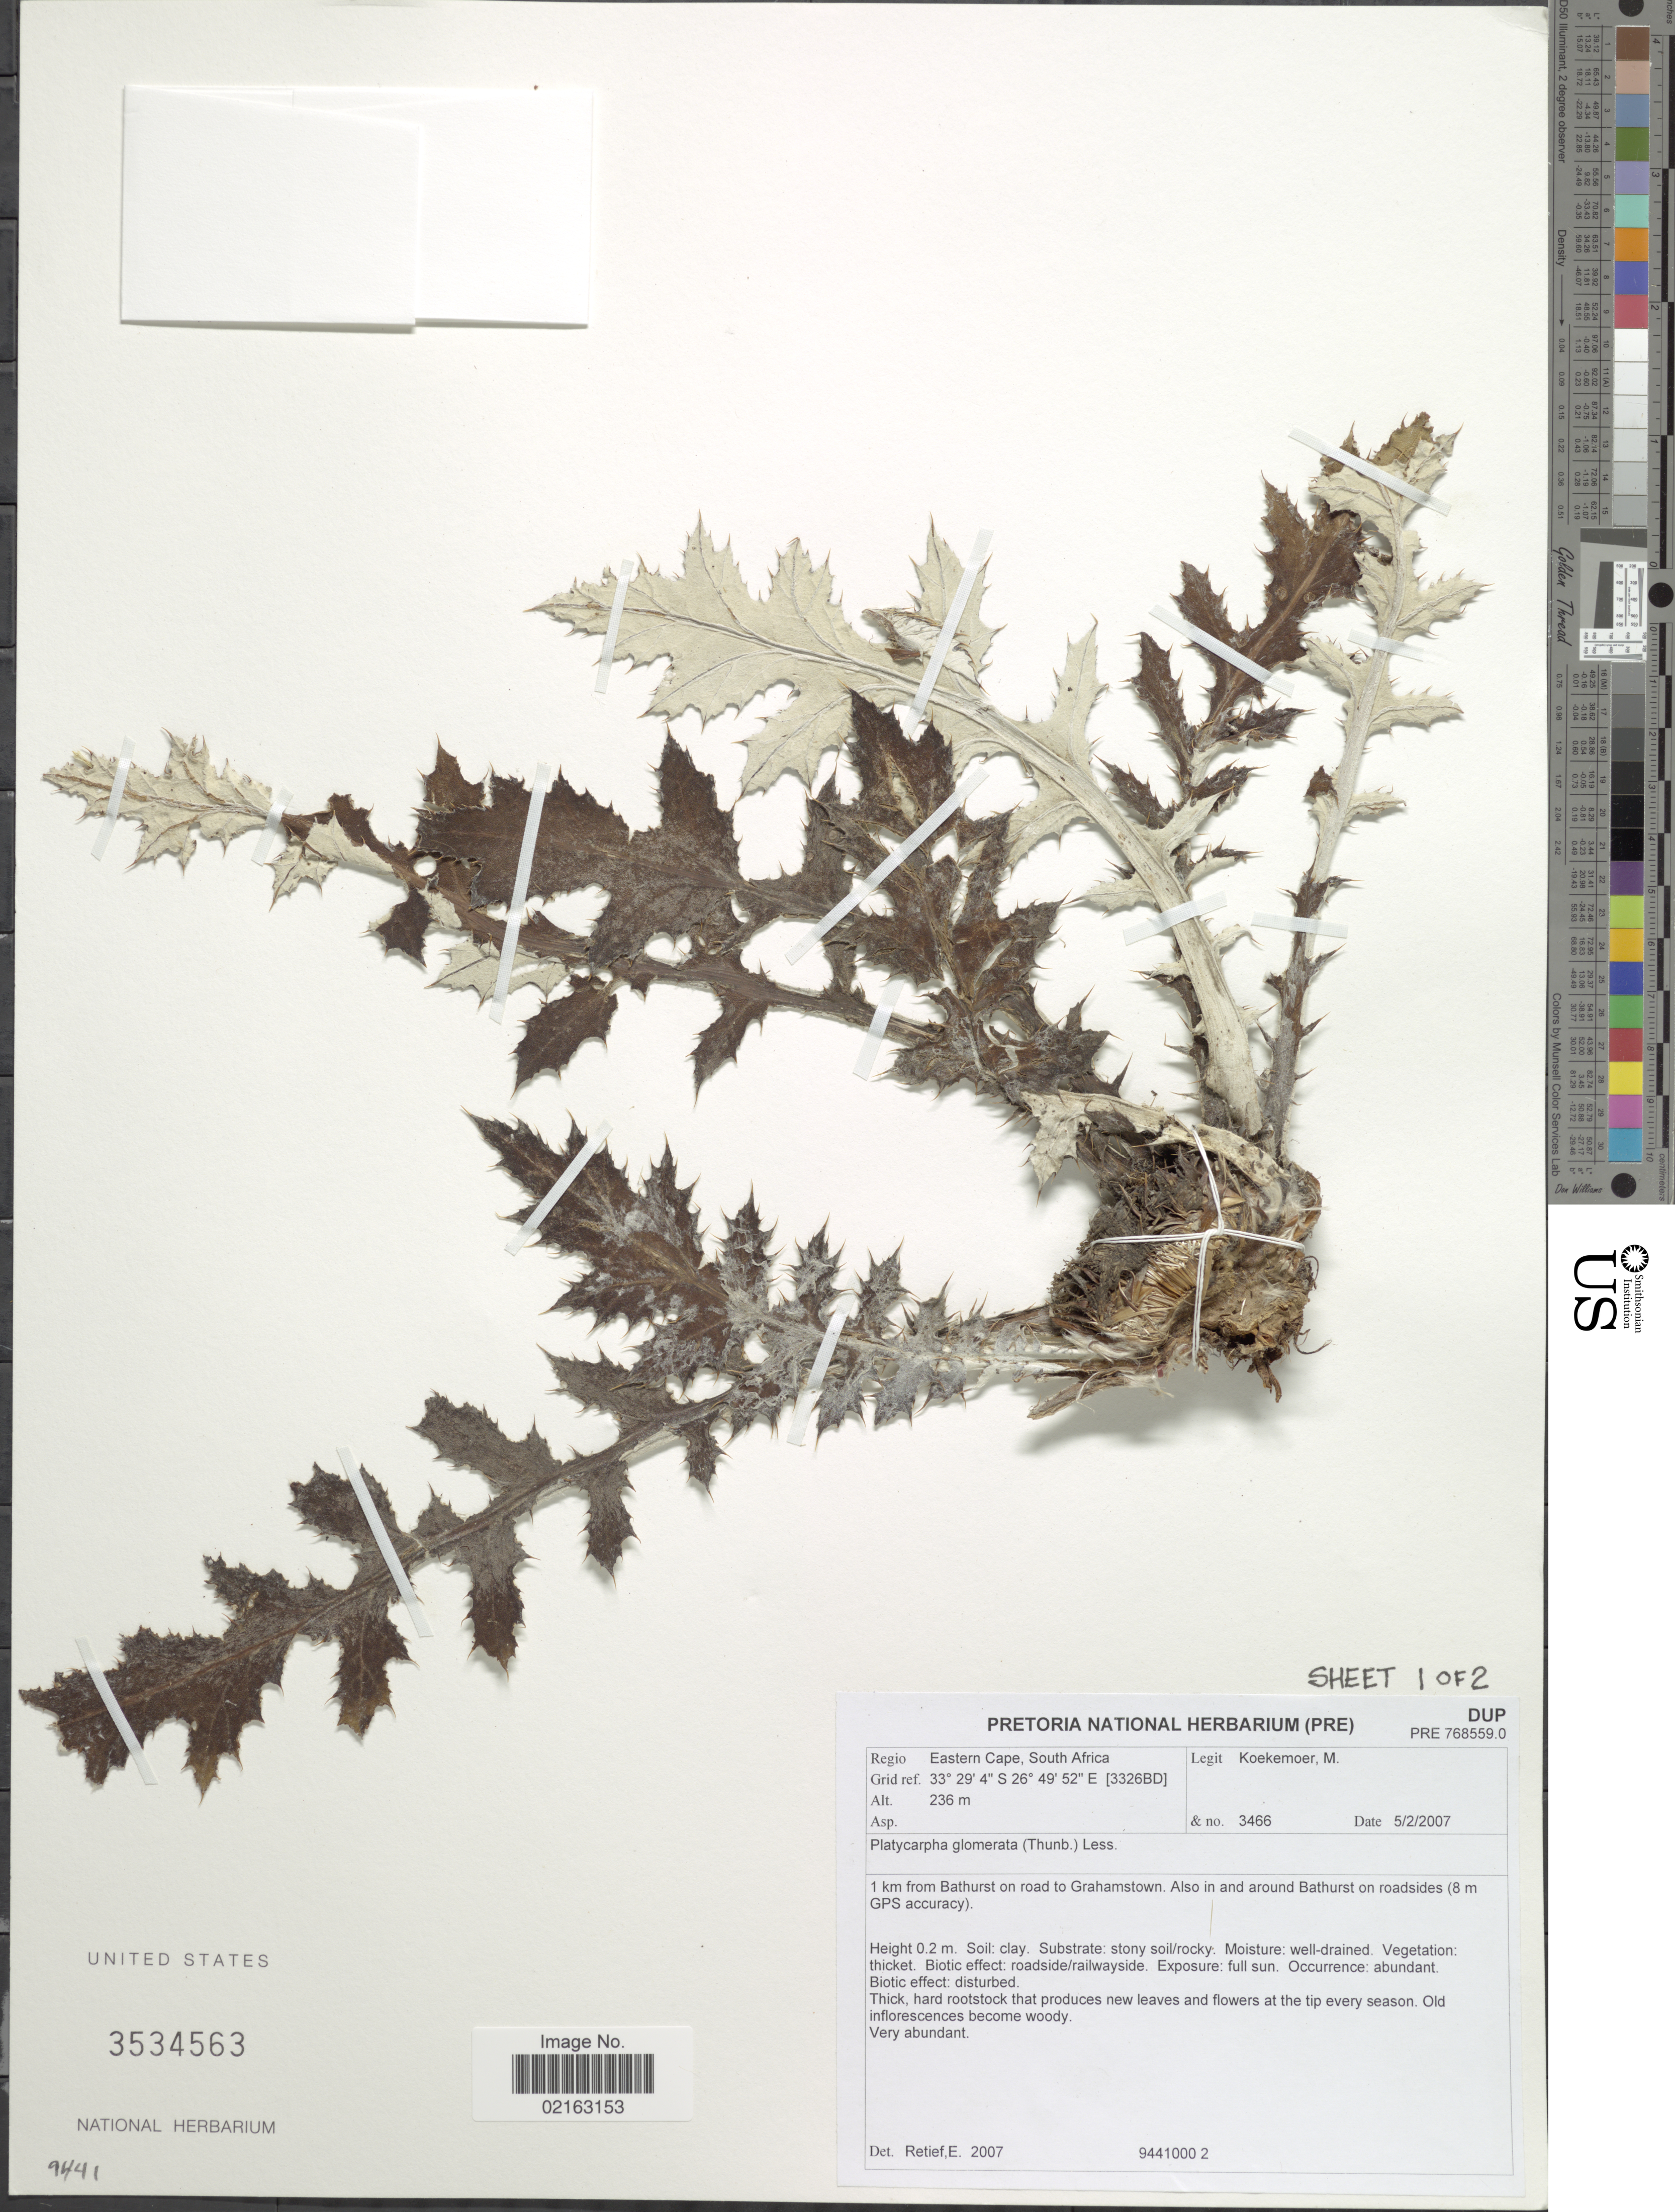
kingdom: Plantae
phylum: Tracheophyta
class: Magnoliopsida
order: Asterales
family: Asteraceae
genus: Platycarpha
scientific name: Platycarpha glomerata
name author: Less.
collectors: M. Koekemoer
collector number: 3466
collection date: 2007-02-05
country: South Africa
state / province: Eastern Cape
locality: Eastern Cape, South Africa. 1 km from Bathurst on road to Grahamstown. Also in and around Bathurst on roadsides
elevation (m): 236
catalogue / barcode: US 3534563